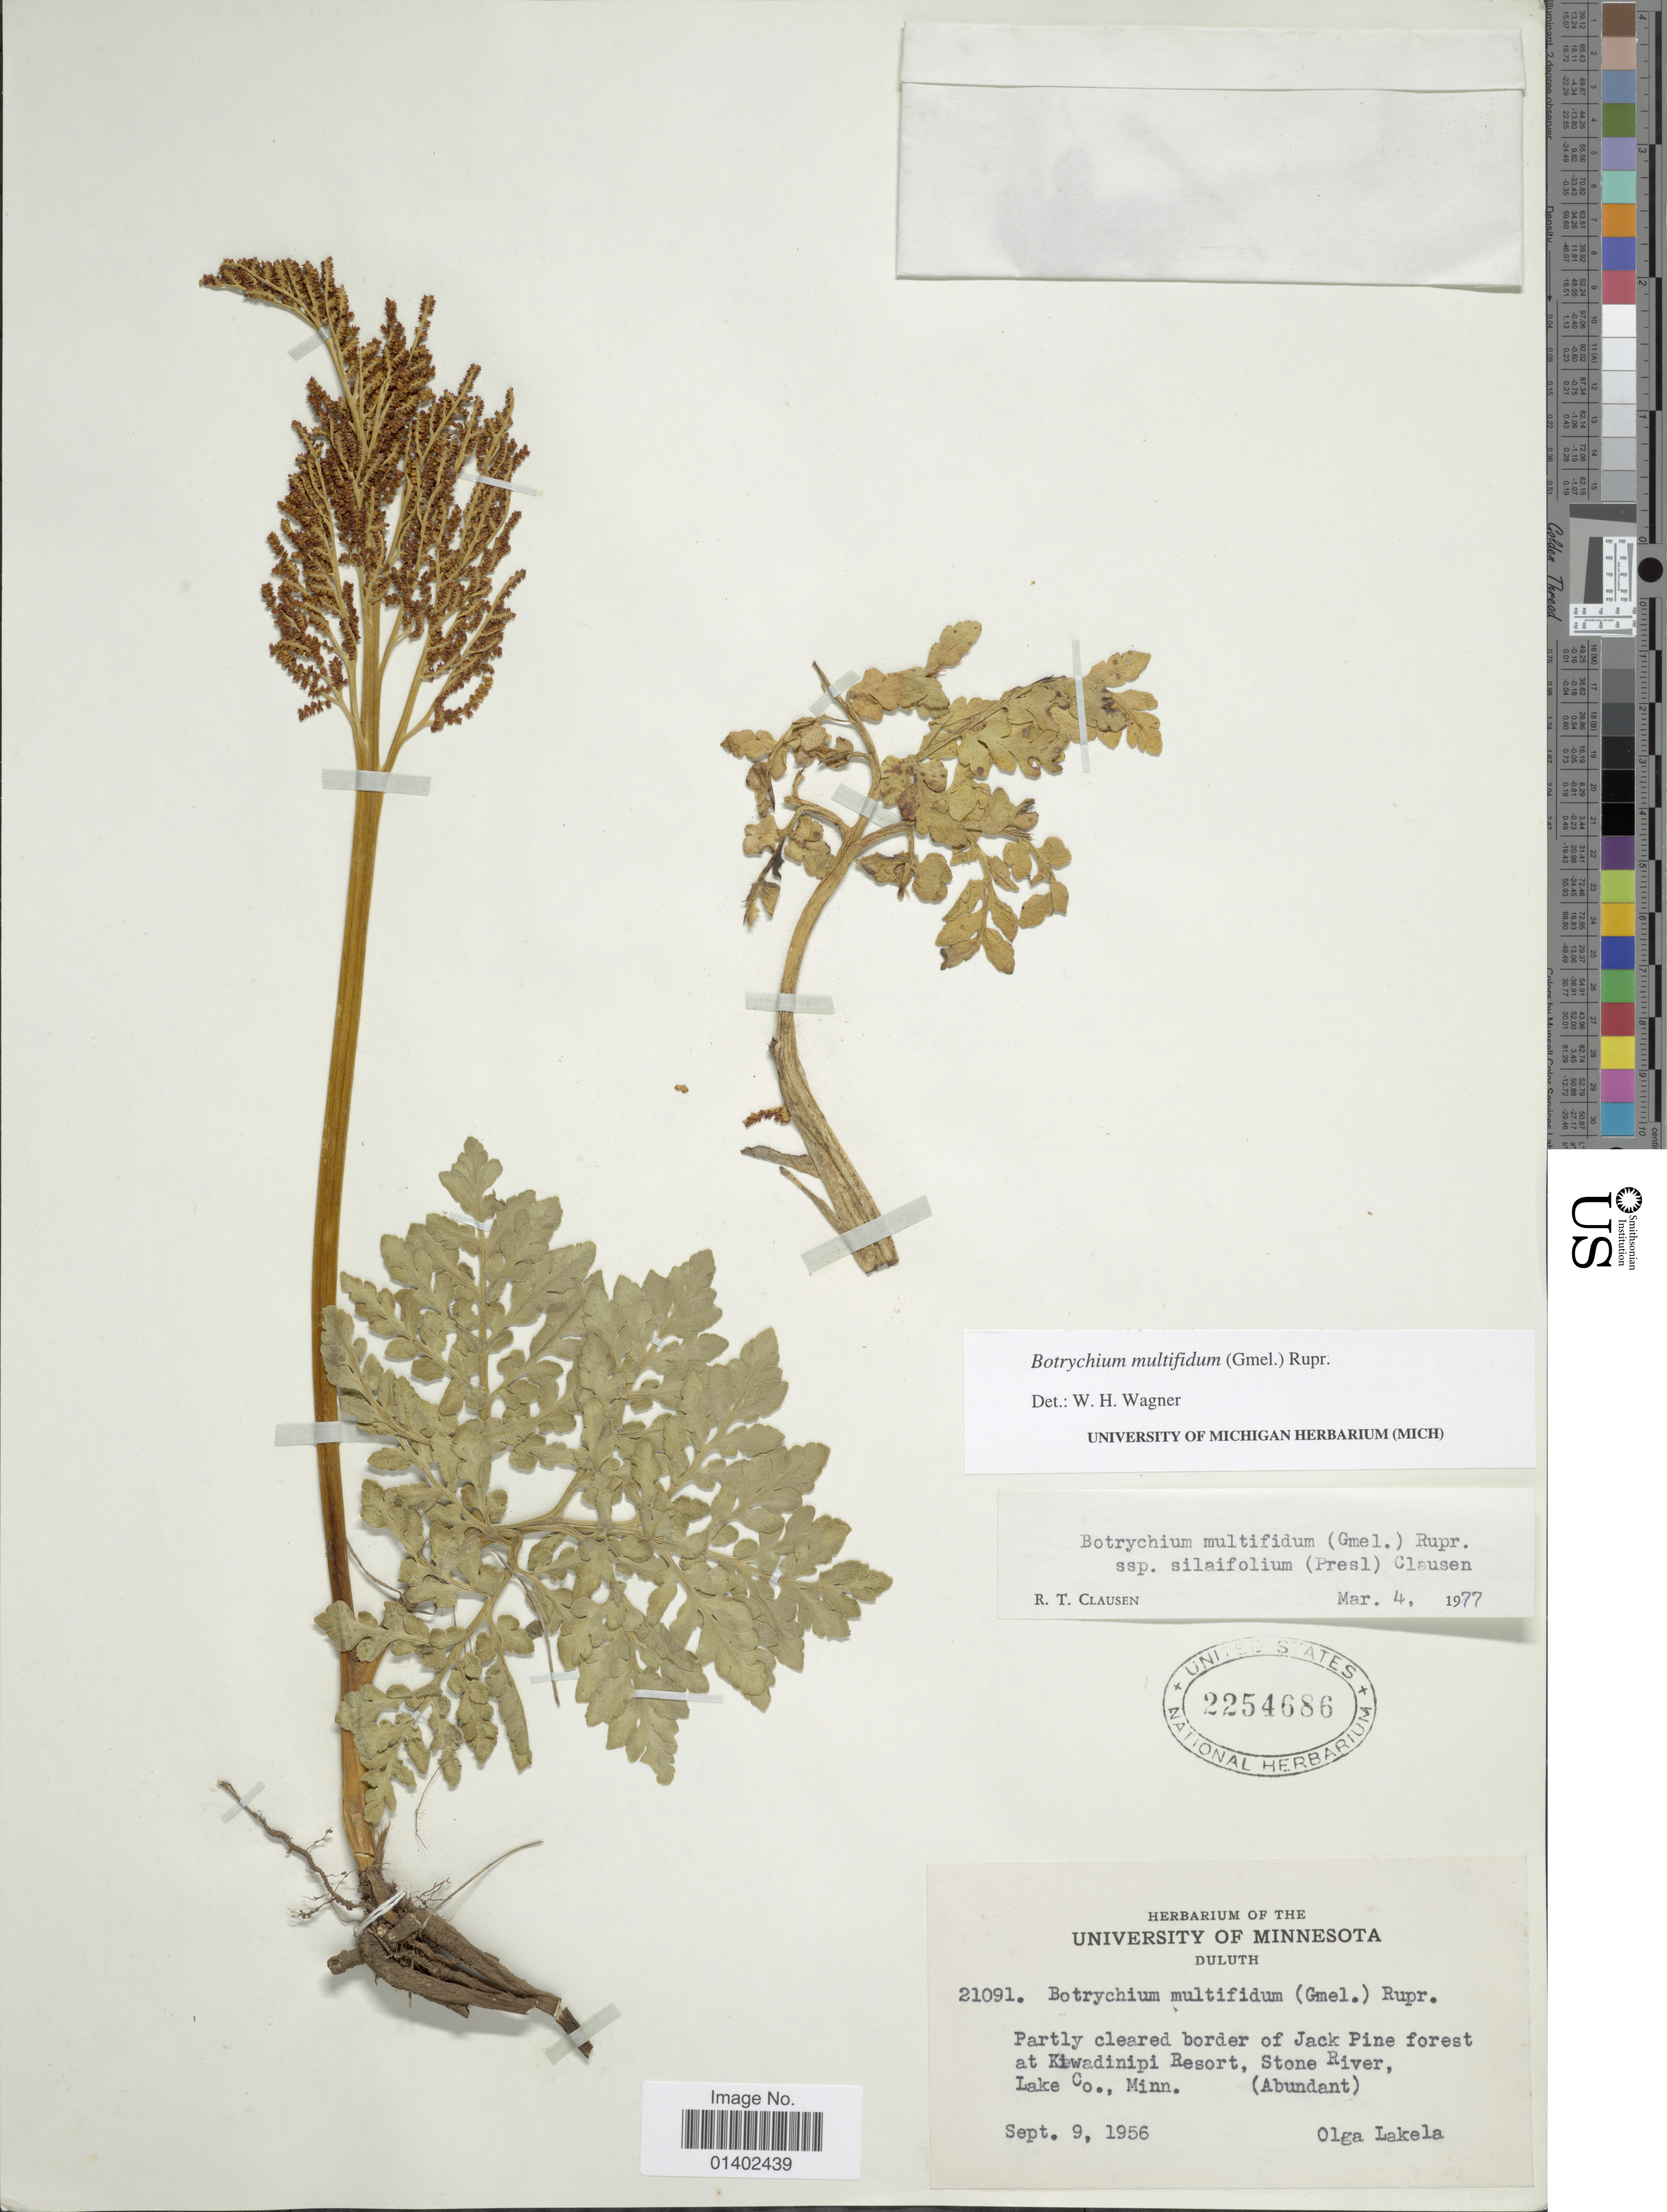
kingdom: Plantae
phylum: Tracheophyta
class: Polypodiopsida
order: Ophioglossales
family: Ophioglossaceae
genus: Botrychium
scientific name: Botrychium multifidum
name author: (J.F. Gmel.) Rupr.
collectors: O. Lakela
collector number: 21091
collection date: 1956-09-09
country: United States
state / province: Minnesota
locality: Partly cleared border of Jack Pine forest at Kiwadinipi Resort, Stone River, Lake Co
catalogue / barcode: US 2254686